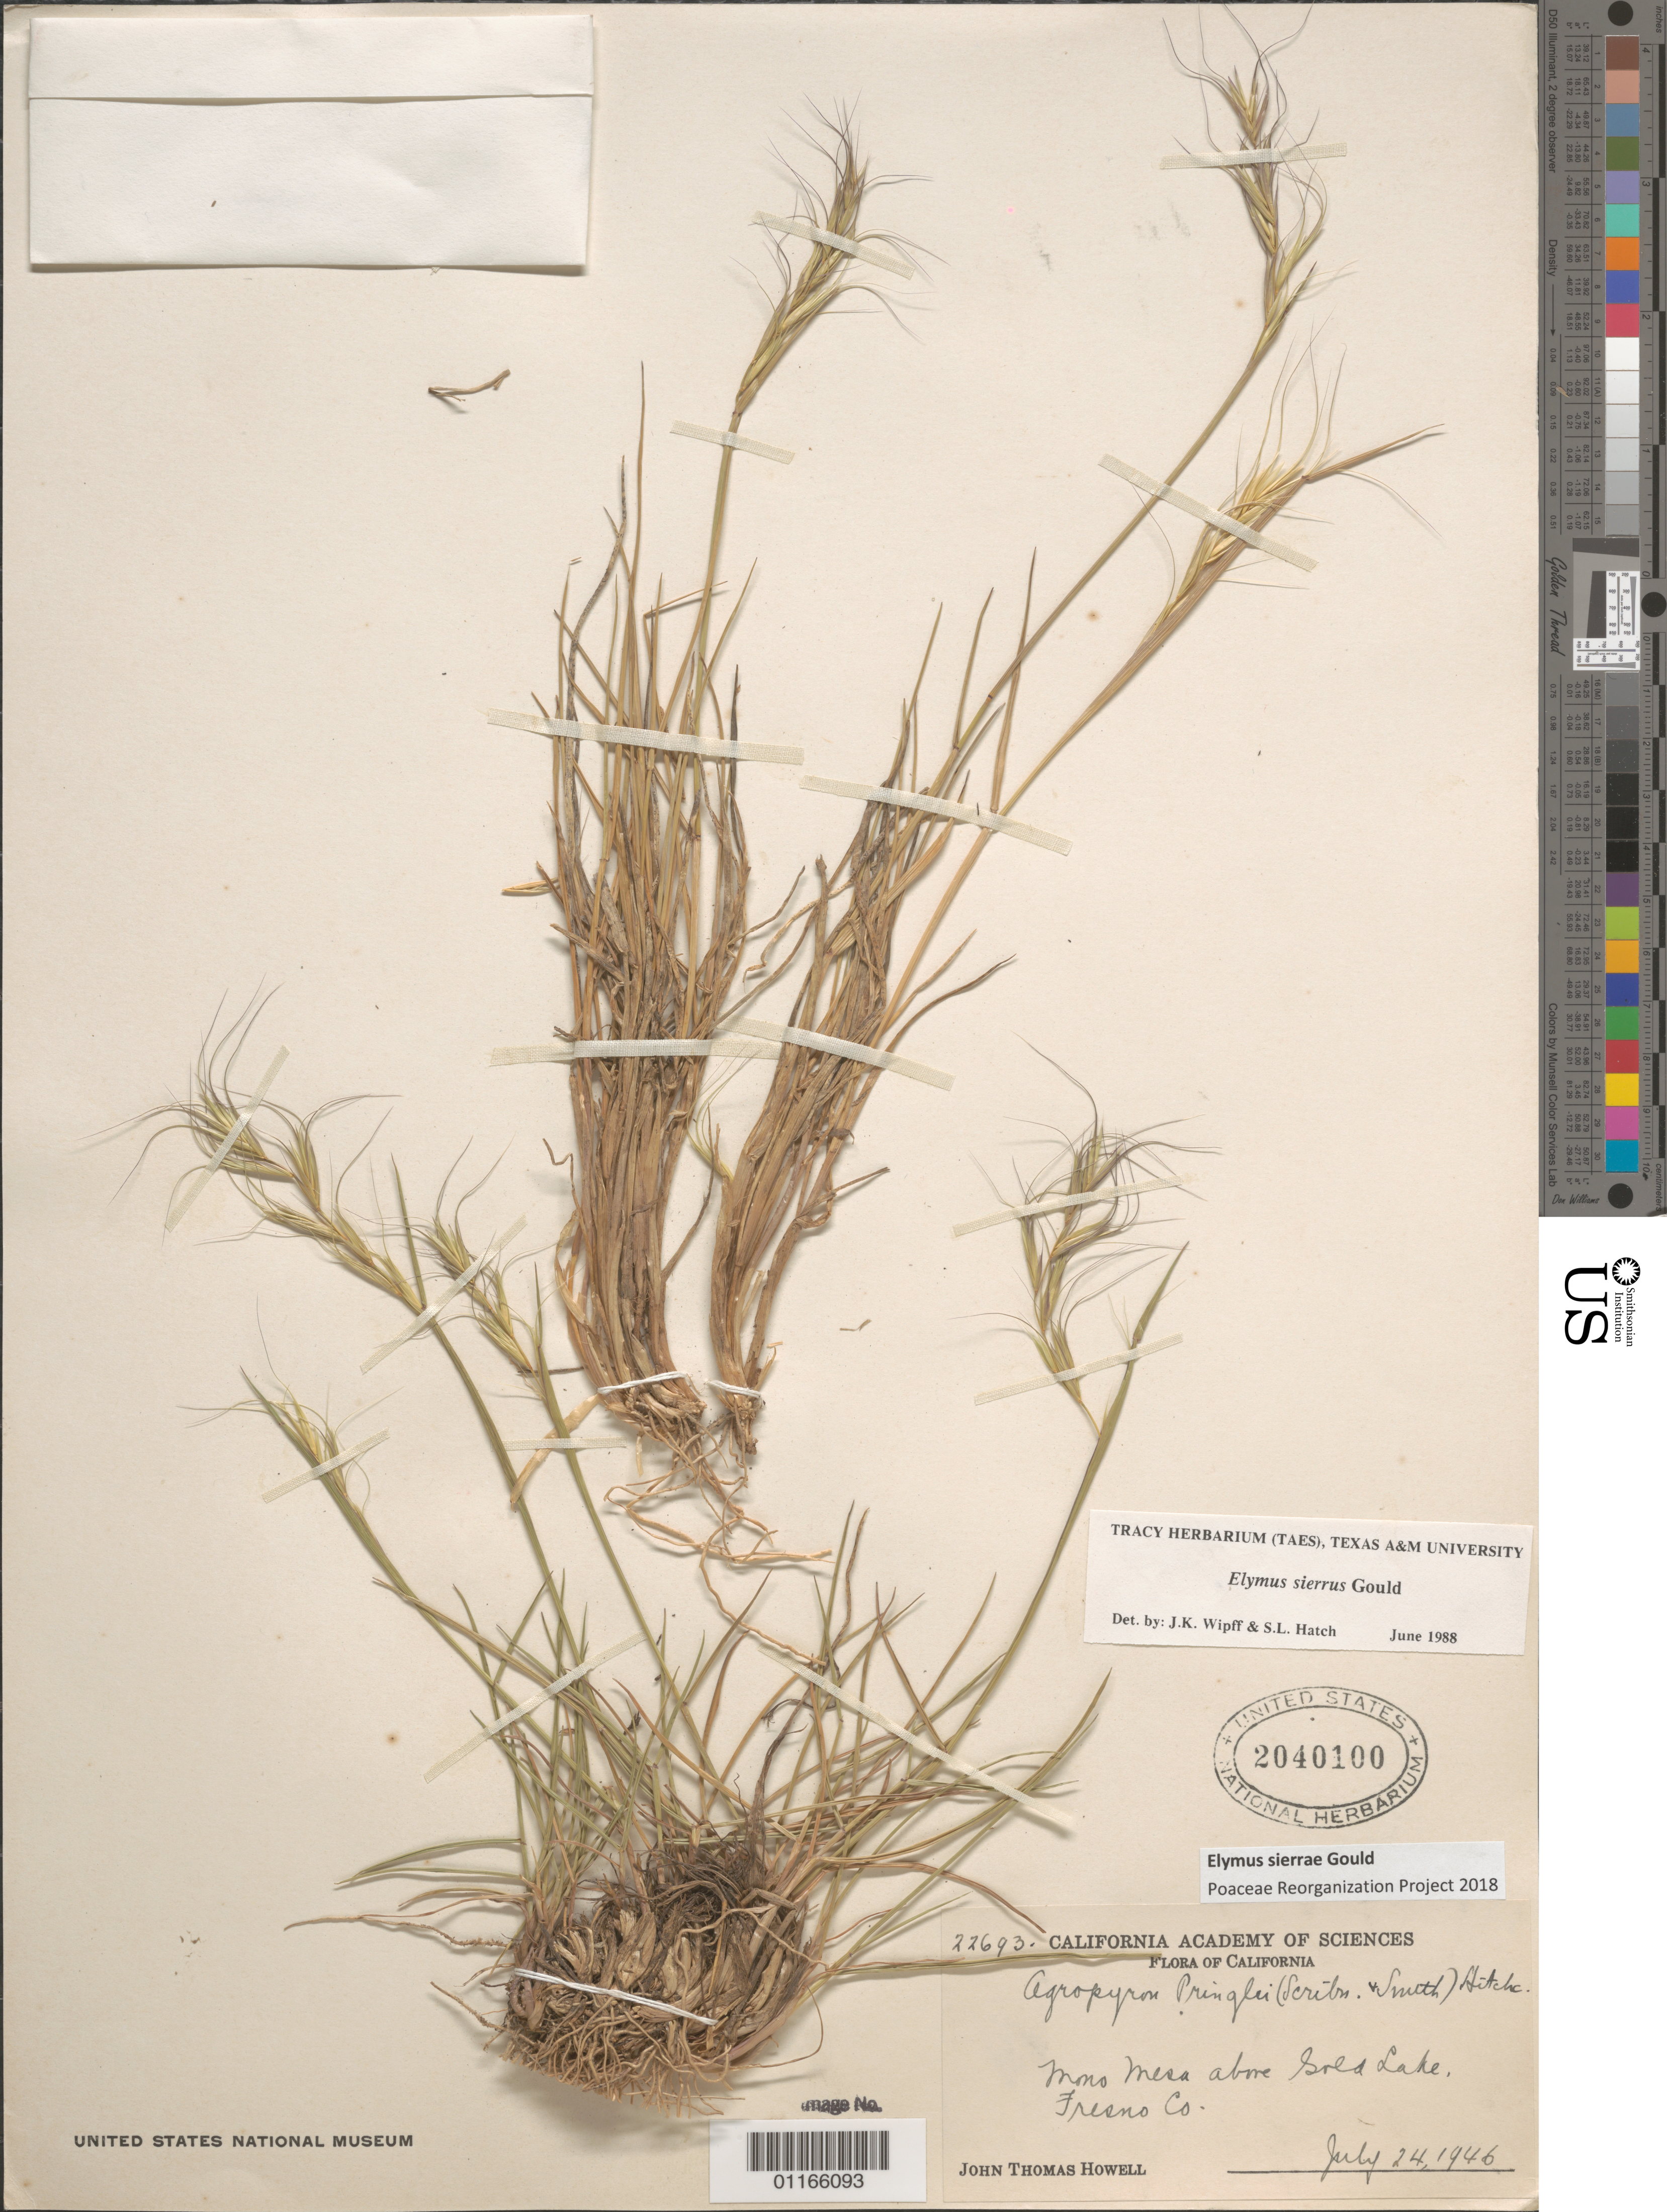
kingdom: Plantae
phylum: Tracheophyta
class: Liliopsida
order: Poales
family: Poaceae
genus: Elymus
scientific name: Elymus sierrae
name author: Gould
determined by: Poaceae Reorganization Project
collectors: J. T. Howell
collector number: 22693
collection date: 1946-07-24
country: United States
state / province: California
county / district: Fresno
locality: Mono Mesa above Gold Lake.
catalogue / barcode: US 2040100